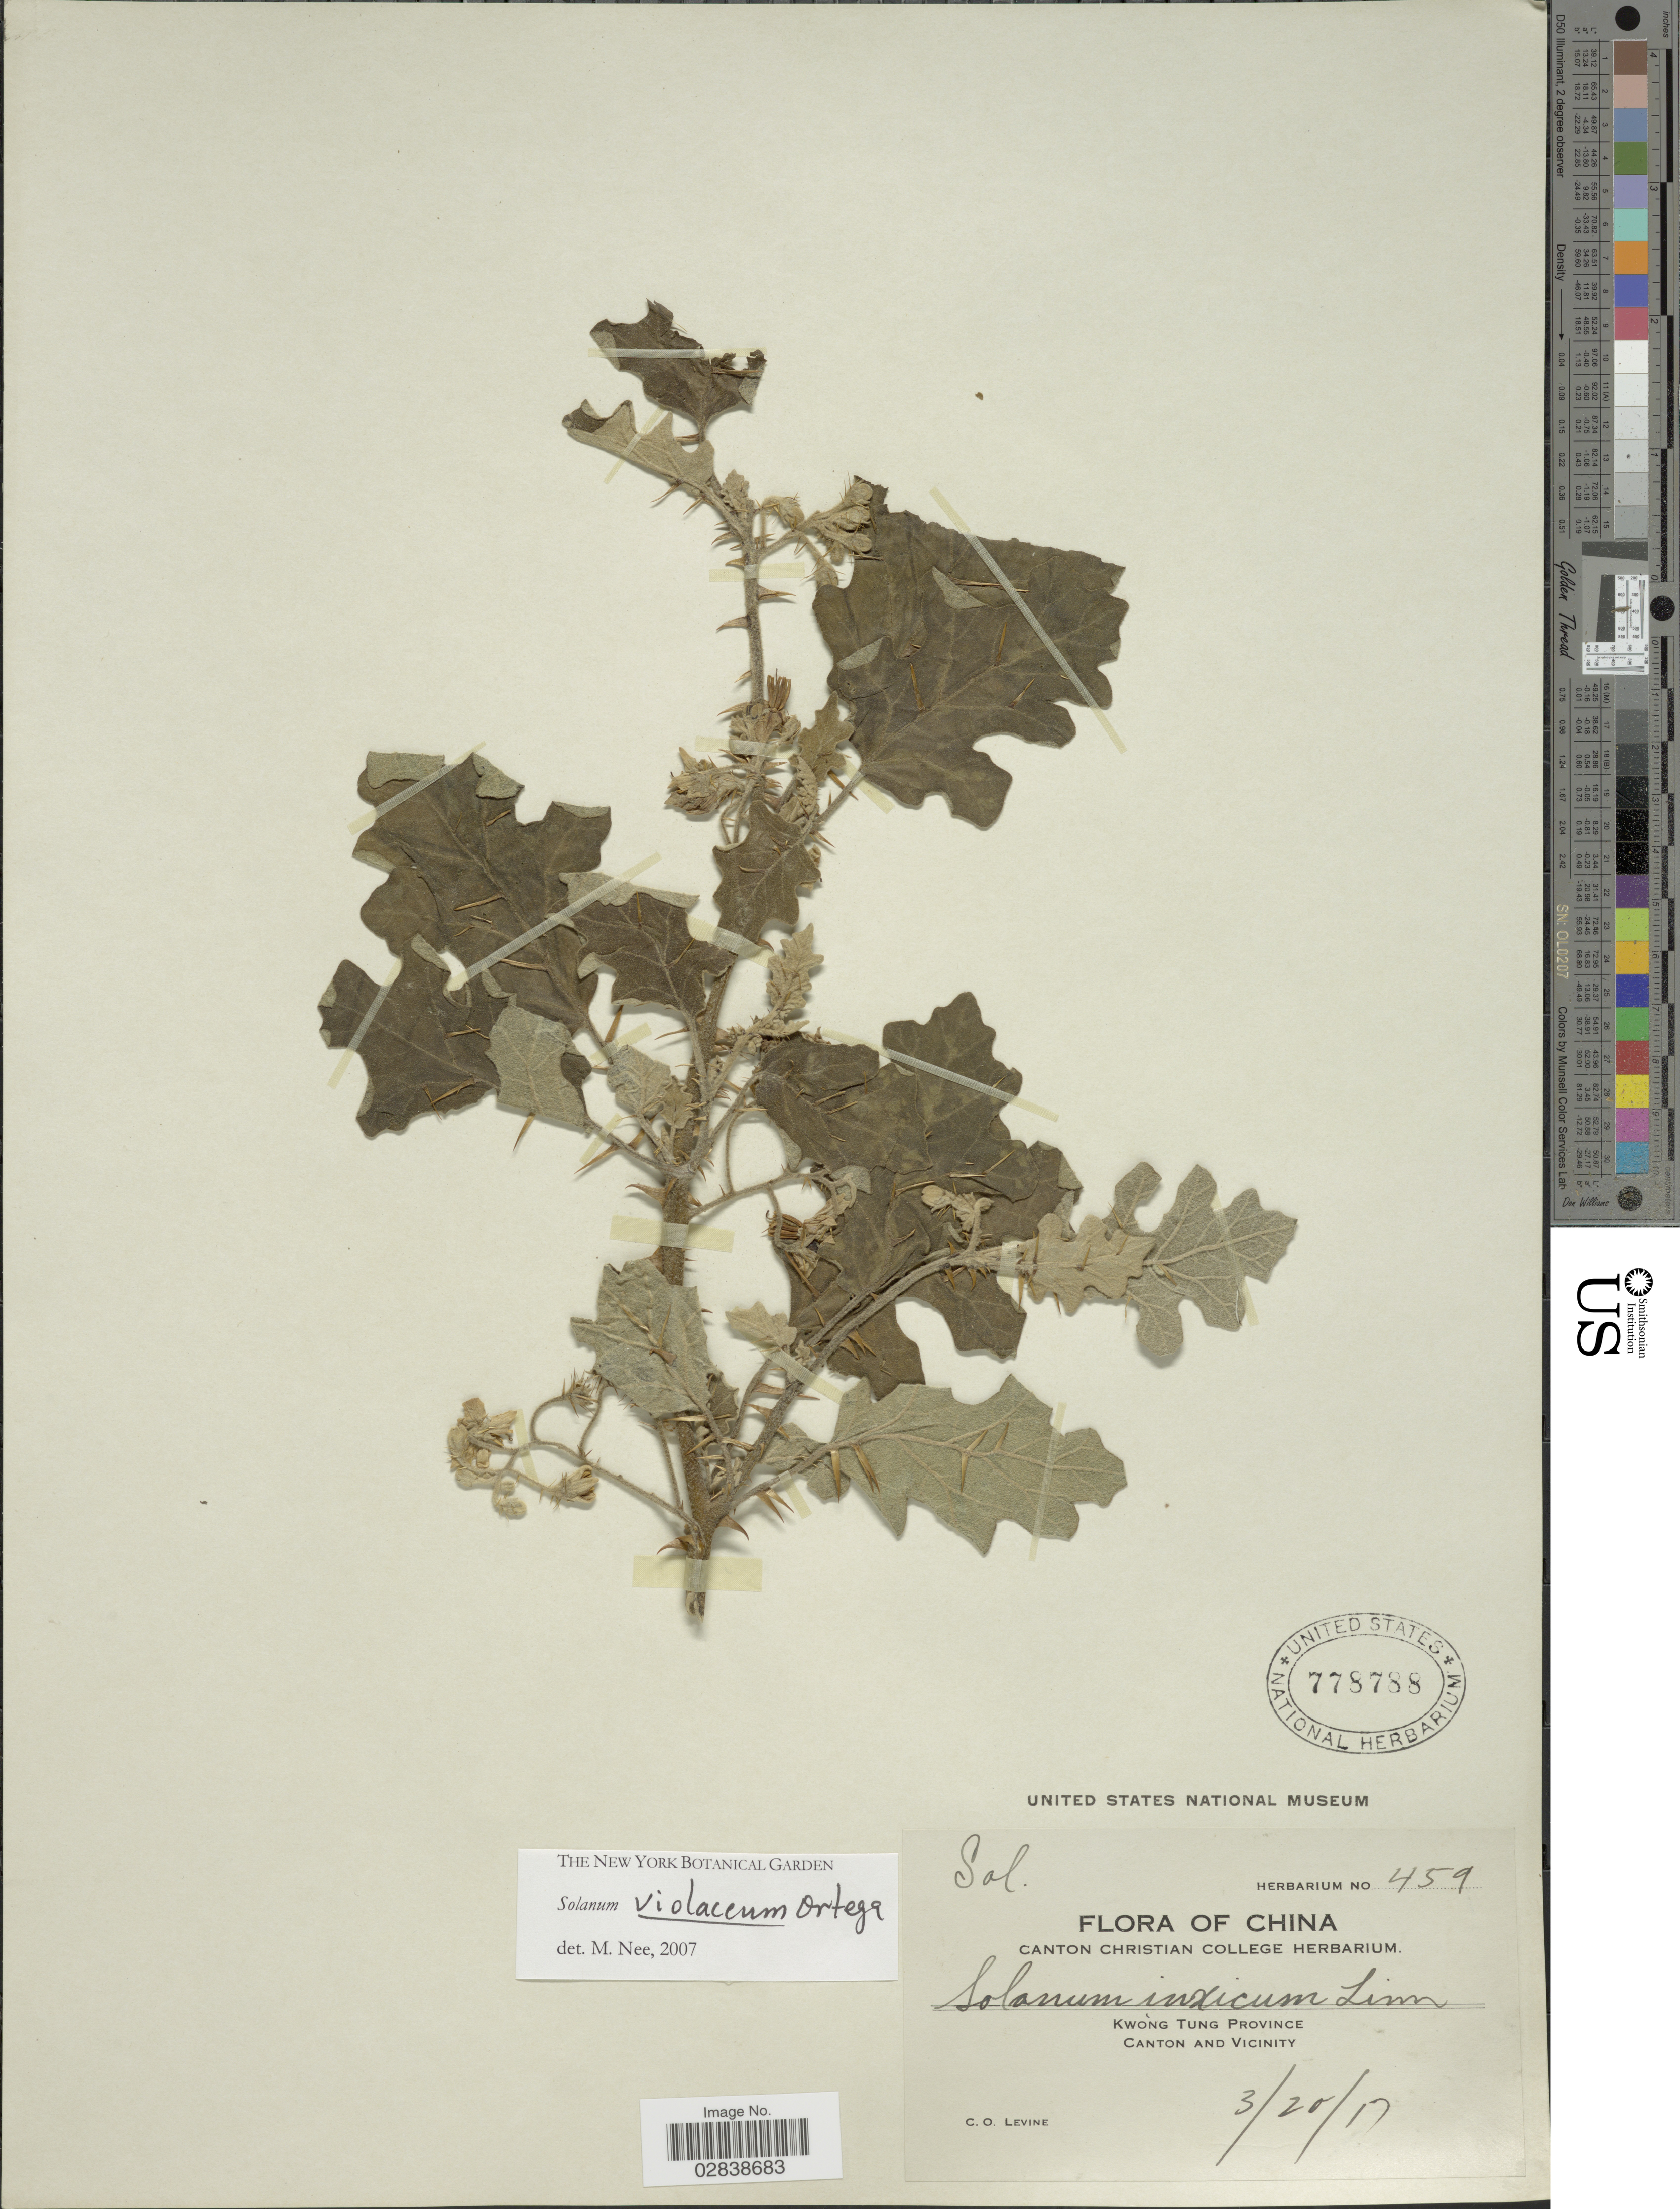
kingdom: Plantae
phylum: Tracheophyta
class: Magnoliopsida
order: Solanales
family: Solanaceae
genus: Solanum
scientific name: Solanum violaceum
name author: Ortega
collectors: C. O. Levine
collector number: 459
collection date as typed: Transcribed d/m/y: 20/3/17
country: China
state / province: Guangdong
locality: Kwong Tung Province, Canton and vicinity.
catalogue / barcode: US 778788